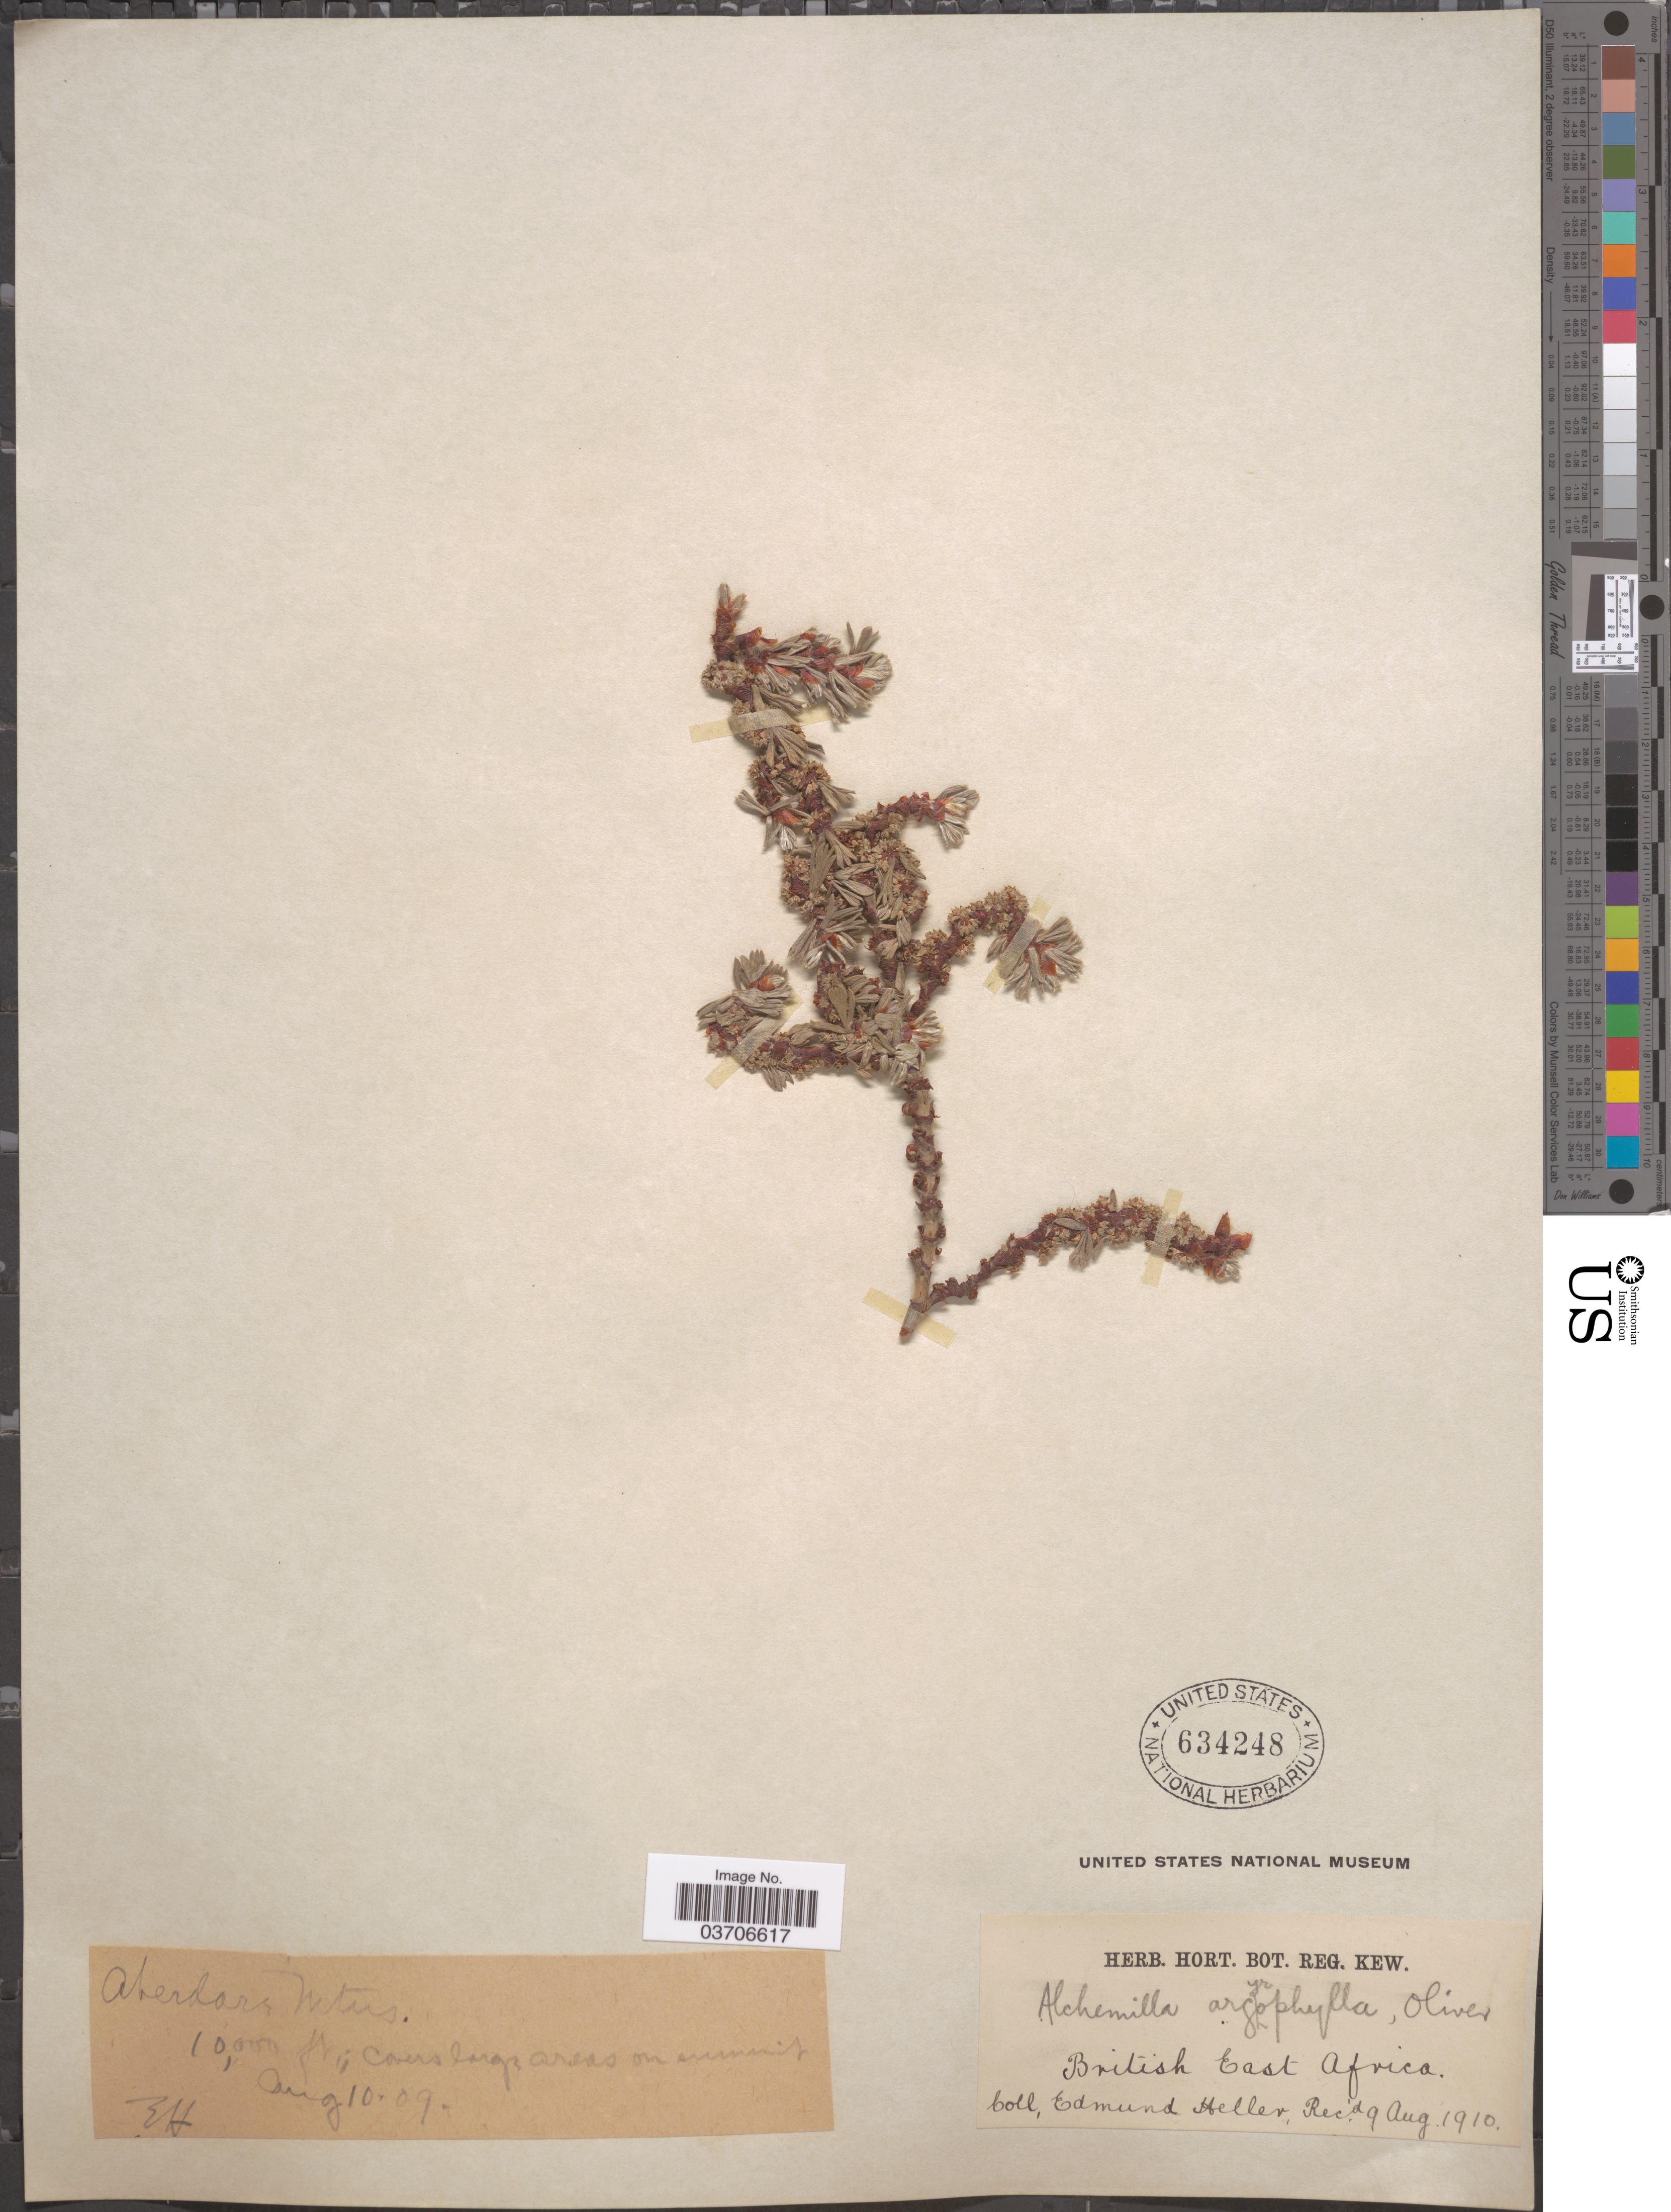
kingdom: Plantae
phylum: Tracheophyta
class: Magnoliopsida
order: Rosales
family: Rosaceae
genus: Alchemilla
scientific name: Alchemilla argyrophylla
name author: Oliv.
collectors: E. Heller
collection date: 1910-08-10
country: Kenya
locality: British East Africa. Aberdare Mtns.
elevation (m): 3048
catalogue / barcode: US 634248